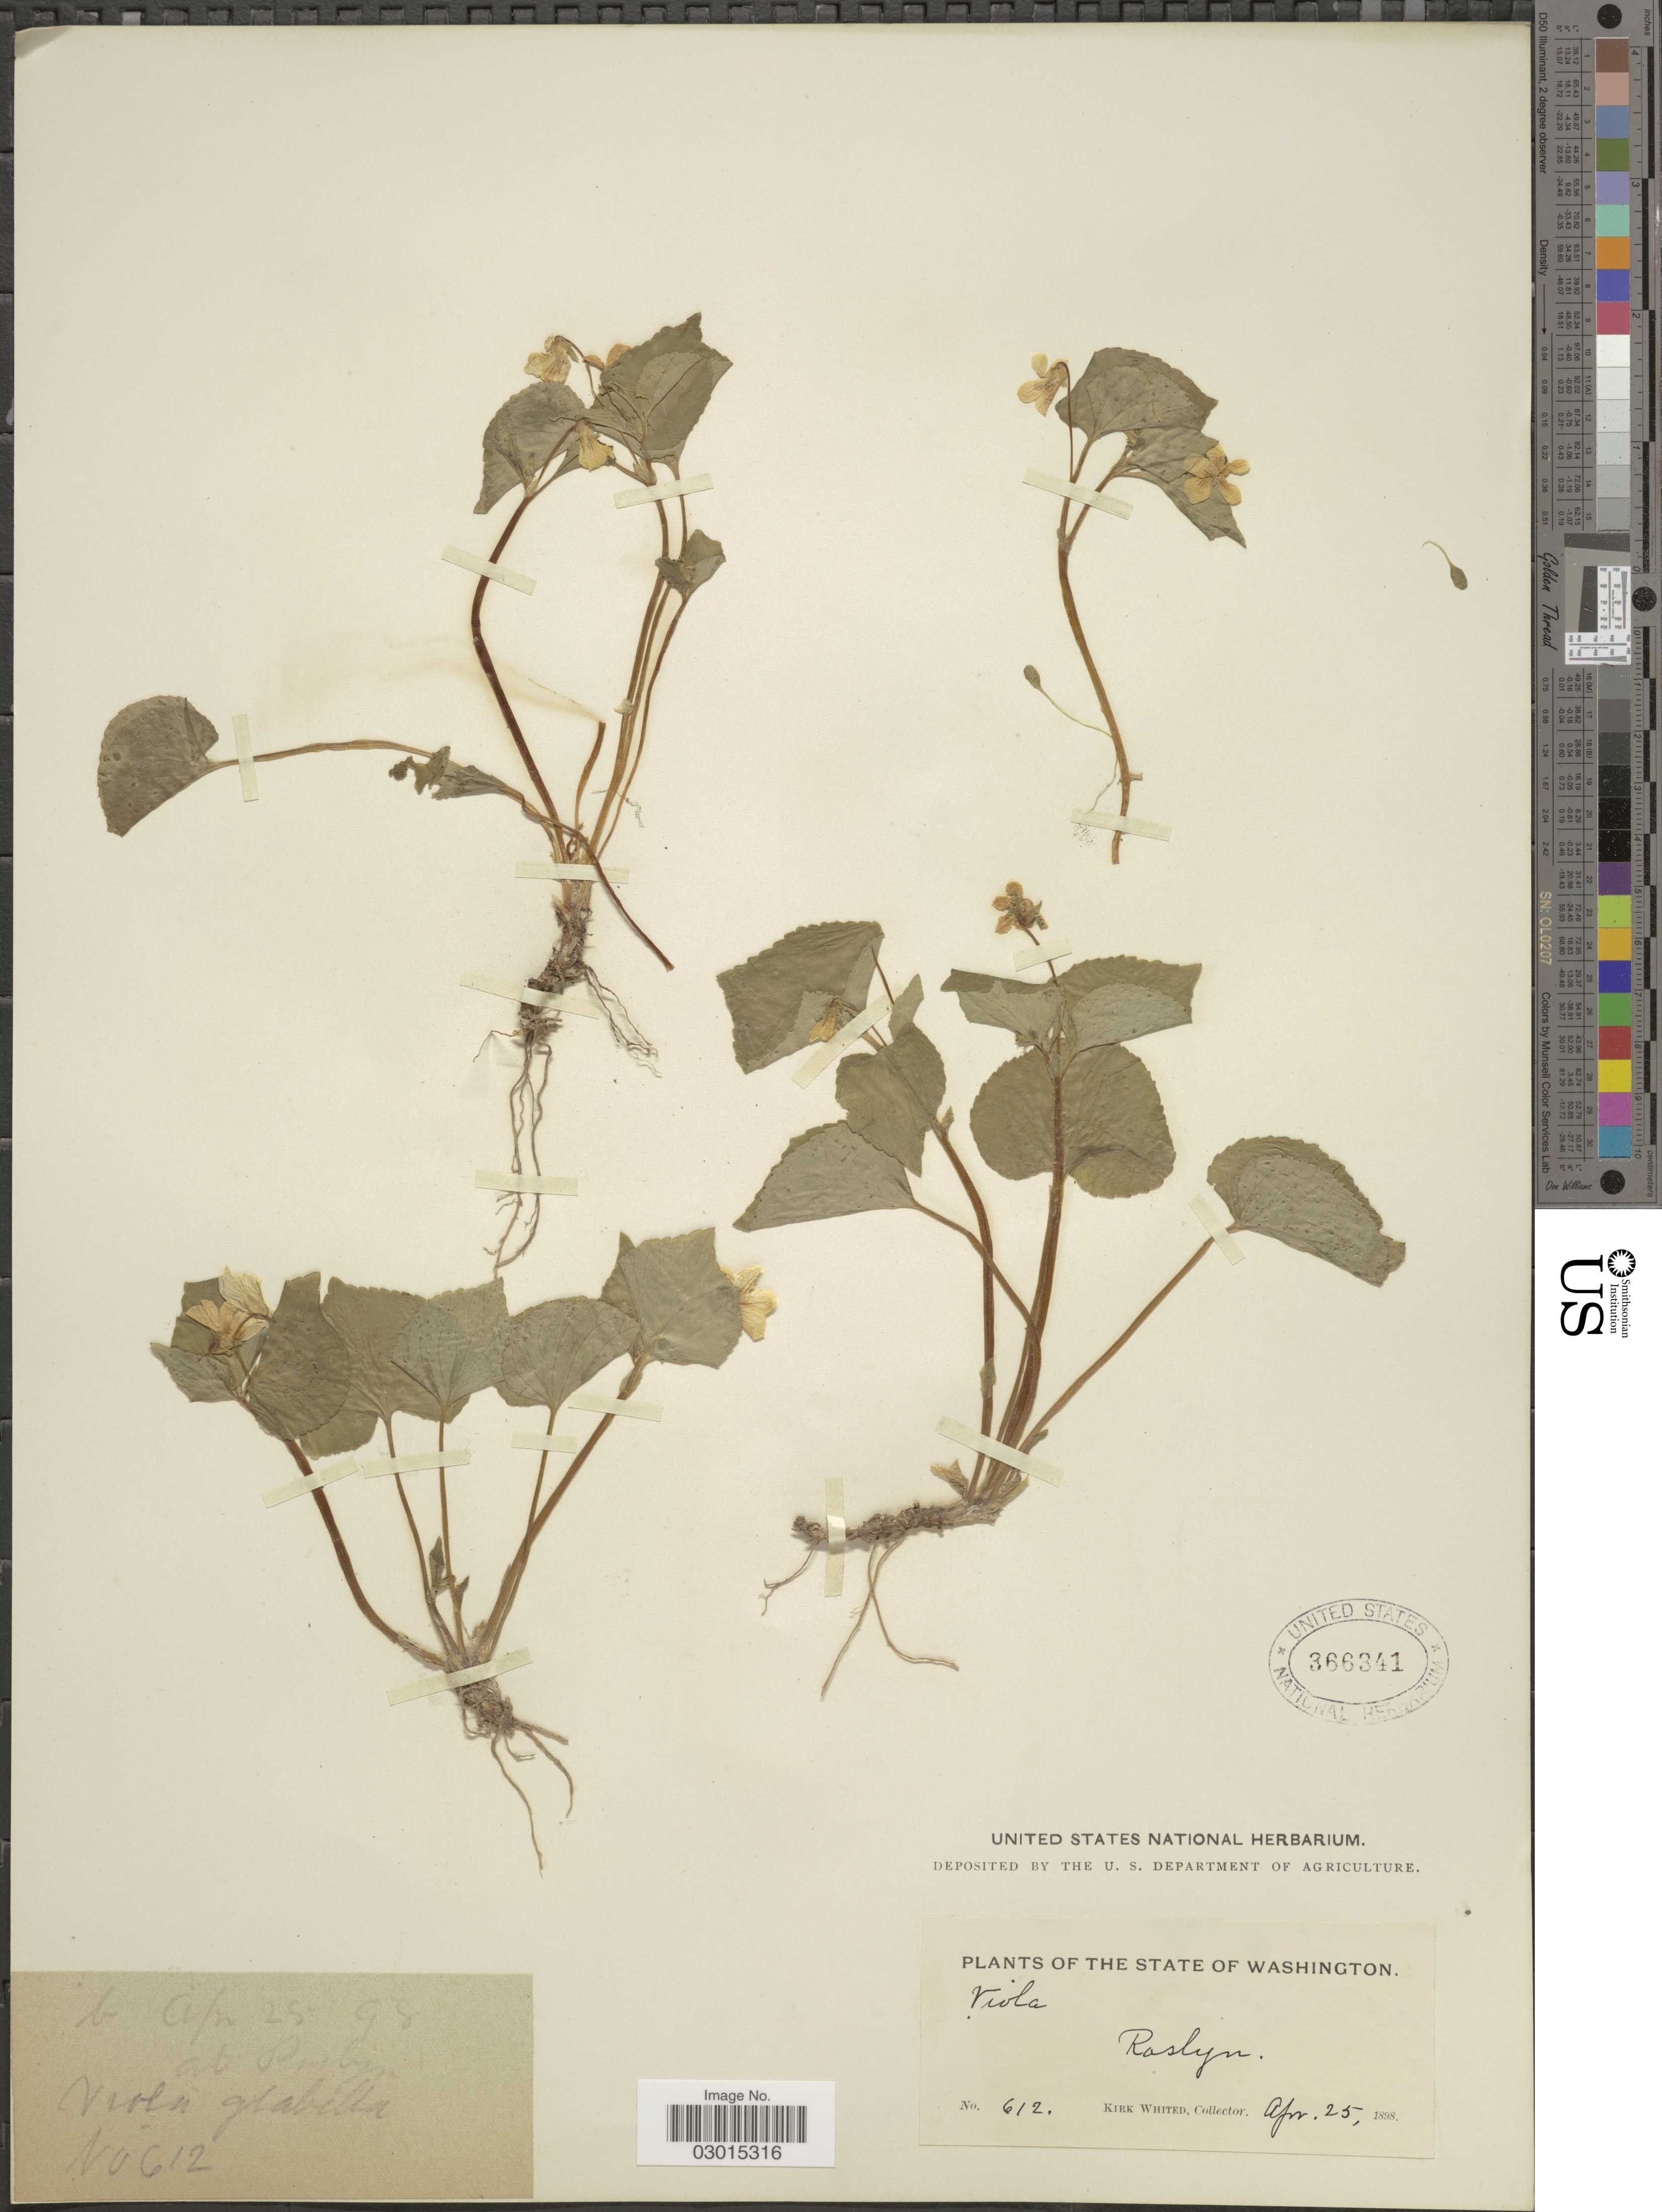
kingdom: Plantae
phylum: Tracheophyta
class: Magnoliopsida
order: Malpighiales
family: Violaceae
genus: Viola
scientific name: Viola glabella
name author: Nutt.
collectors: K. Whited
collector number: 612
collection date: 1898-04-25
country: United States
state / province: Washington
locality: Roslyn.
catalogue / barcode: US 366341